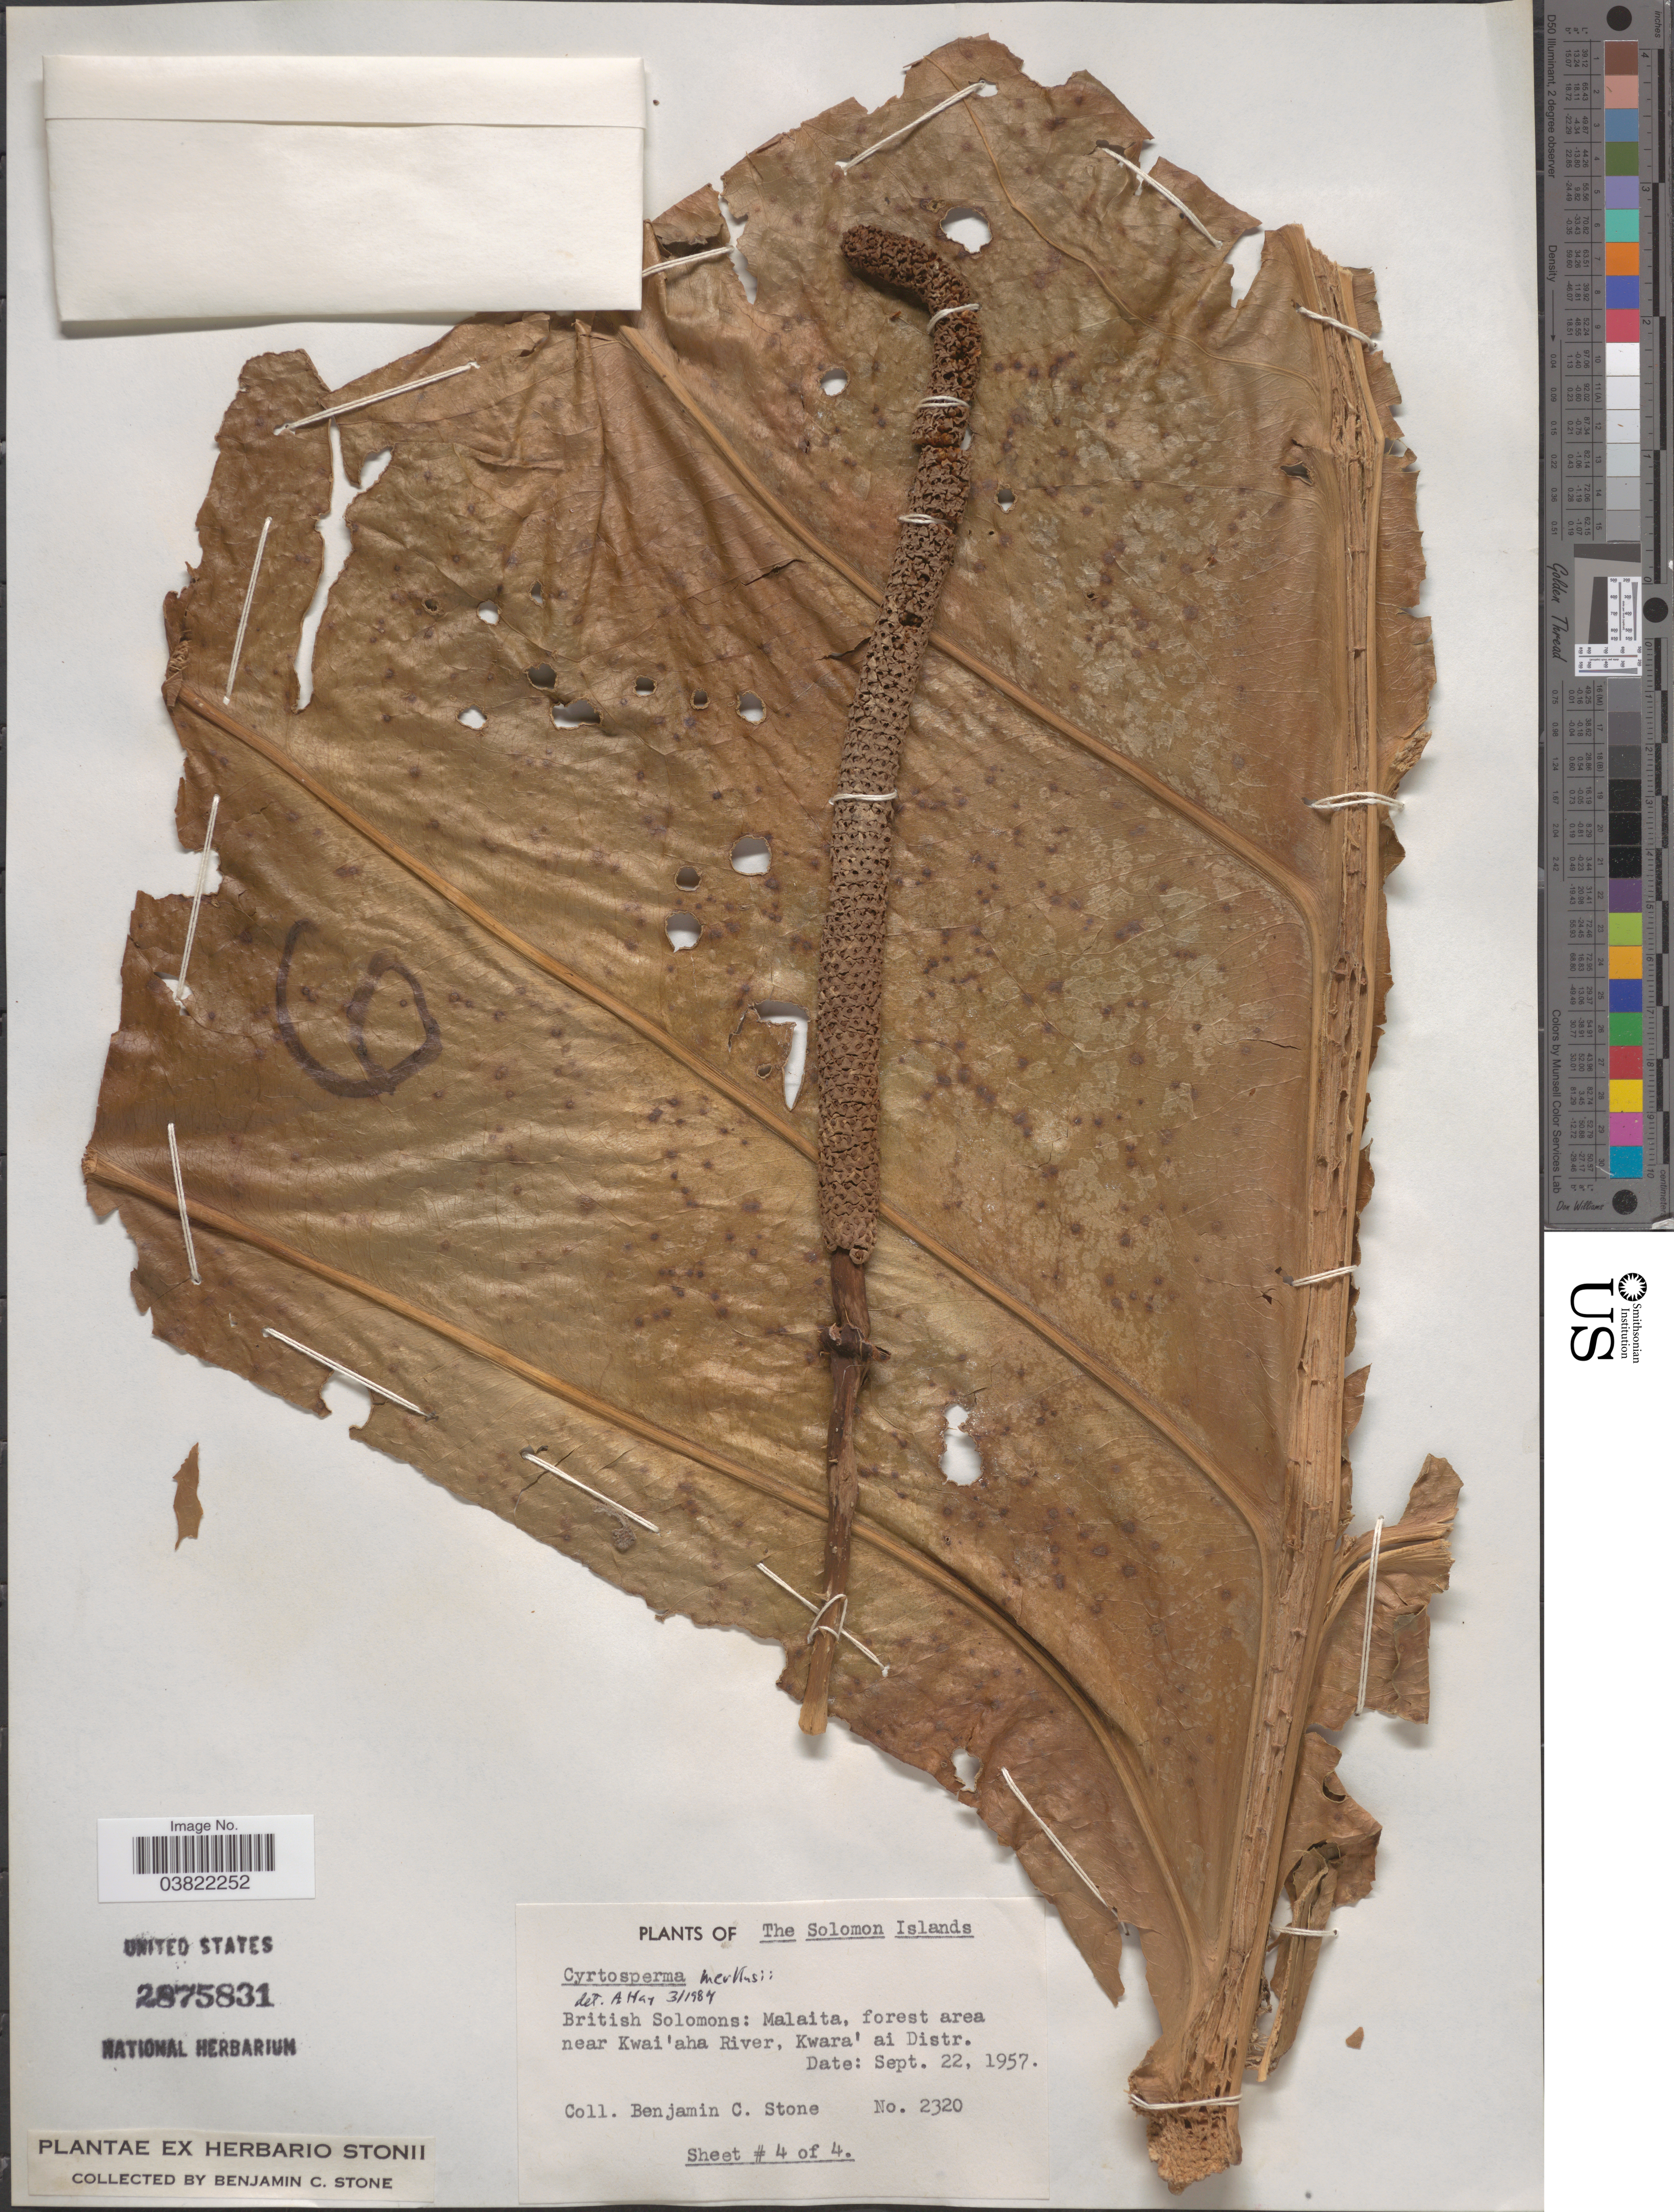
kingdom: Plantae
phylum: Tracheophyta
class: Liliopsida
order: Alismatales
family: Araceae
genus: Cyrtosperma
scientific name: Cyrtosperma merkusii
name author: (Hassk.) Schott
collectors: B. C. Stone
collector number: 2320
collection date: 1957-09-22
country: Solomon Islands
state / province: Solomon Islands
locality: British Solomons: Malaita, forest area near Kwai'aha River, Kwara'ai Distr.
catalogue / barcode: US 2875831